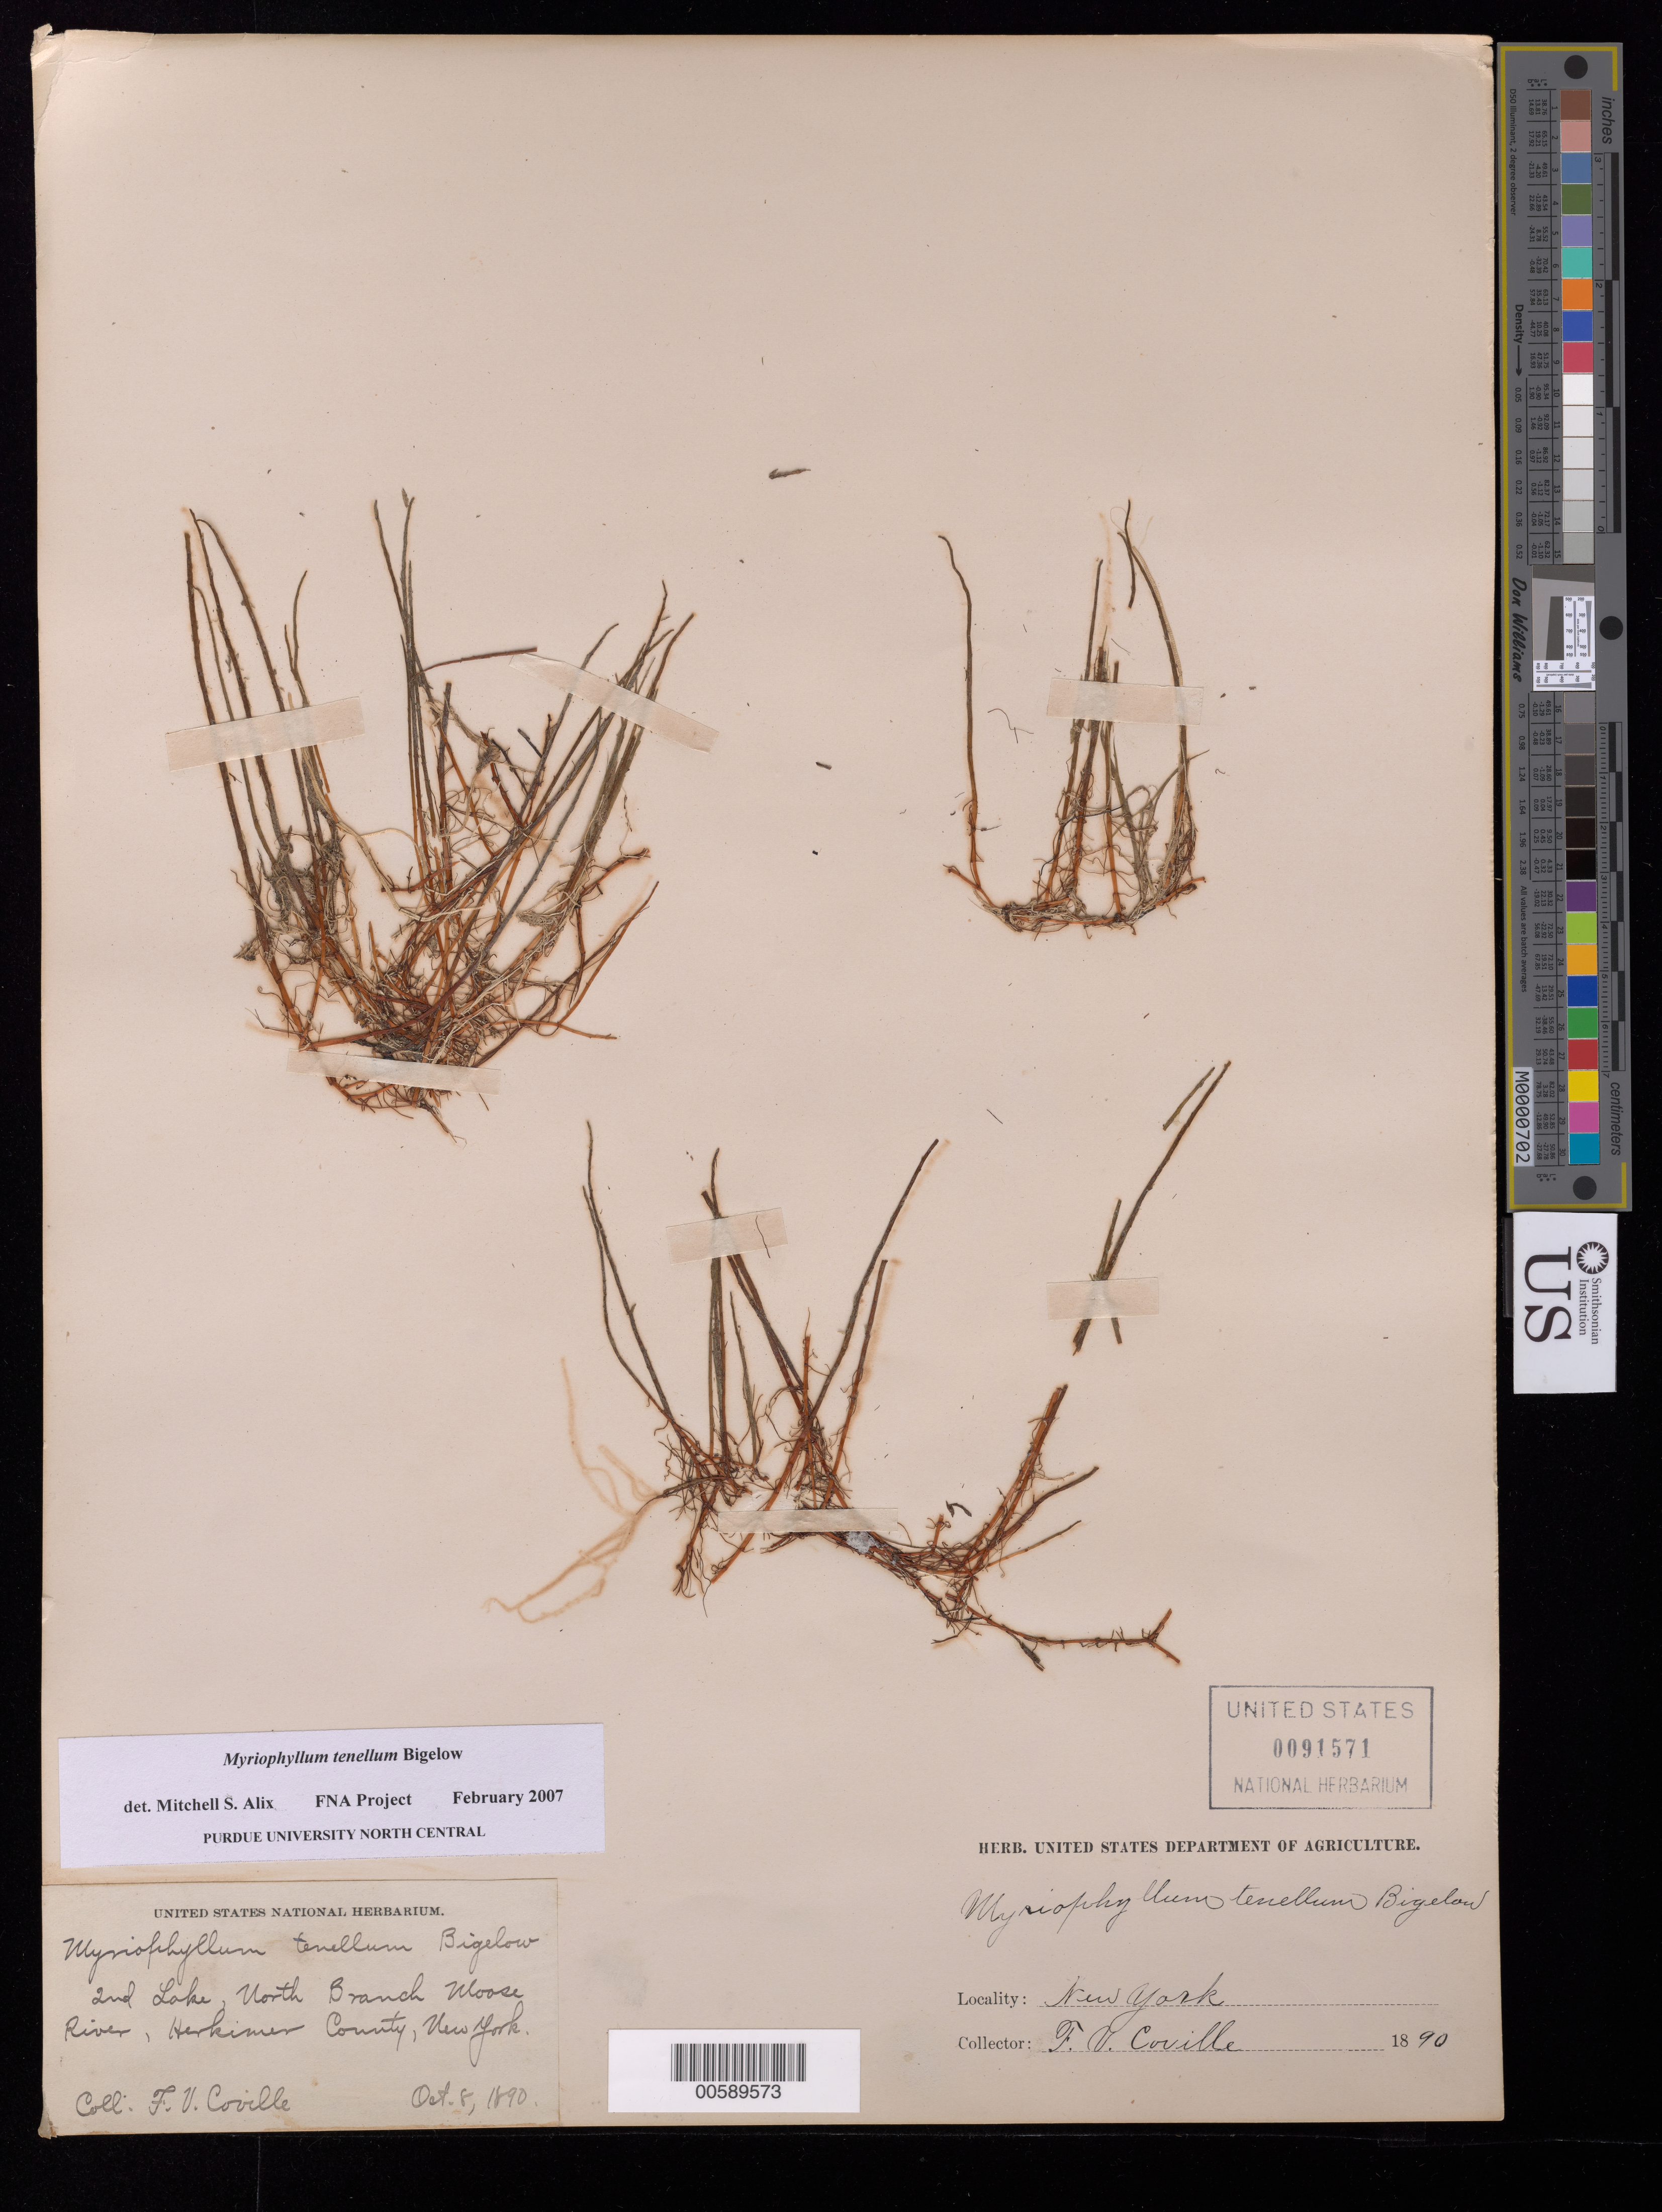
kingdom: Plantae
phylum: Tracheophyta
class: Magnoliopsida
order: Saxifragales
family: Haloragaceae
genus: Myriophyllum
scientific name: Myriophyllum tenellum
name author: Bigelow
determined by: Alix, M. S.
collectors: F. V. Coville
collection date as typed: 08 Oct 1890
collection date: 1890-10-08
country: United States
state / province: New York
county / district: Herkimer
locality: Second lake, north branch of Moose River.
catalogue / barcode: US 91571